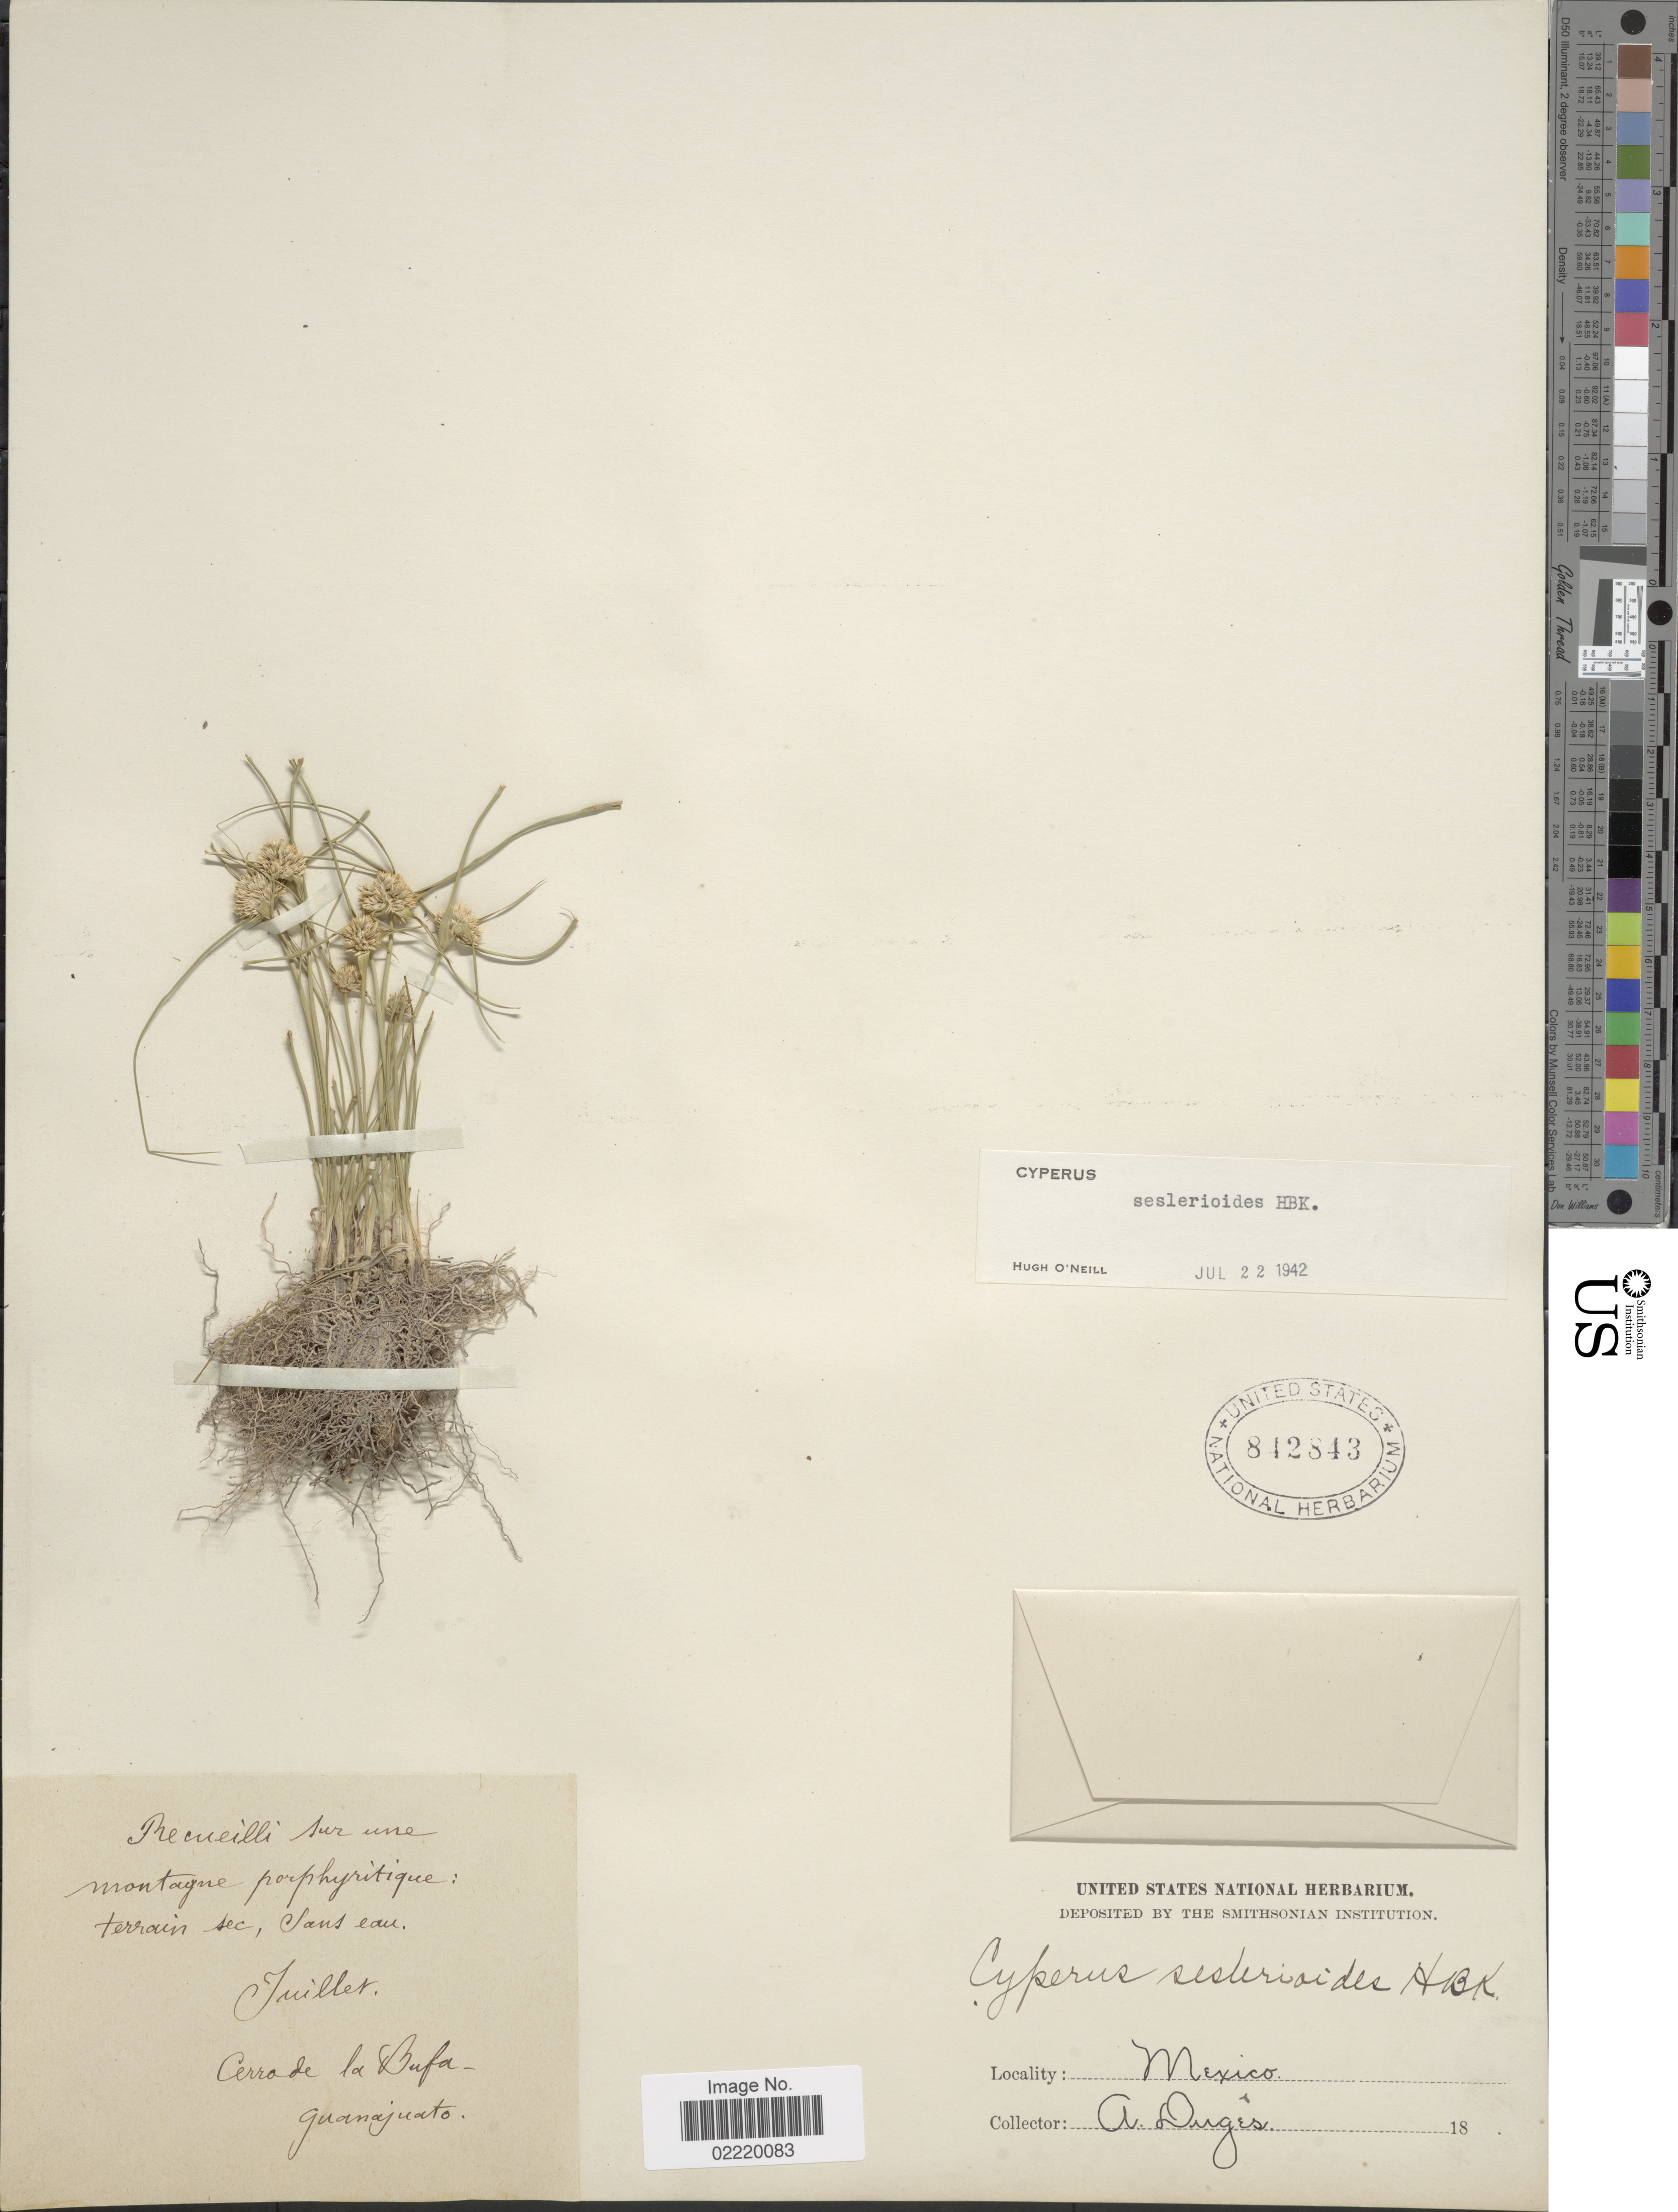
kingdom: Plantae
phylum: Tracheophyta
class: Liliopsida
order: Poales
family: Cyperaceae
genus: Cyperus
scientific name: Cyperus seslerioides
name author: Kunth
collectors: A. Dugès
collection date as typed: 18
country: Mexico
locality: Terraines sec, Sans eau, Cerro de la Bufa.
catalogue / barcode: US 842843